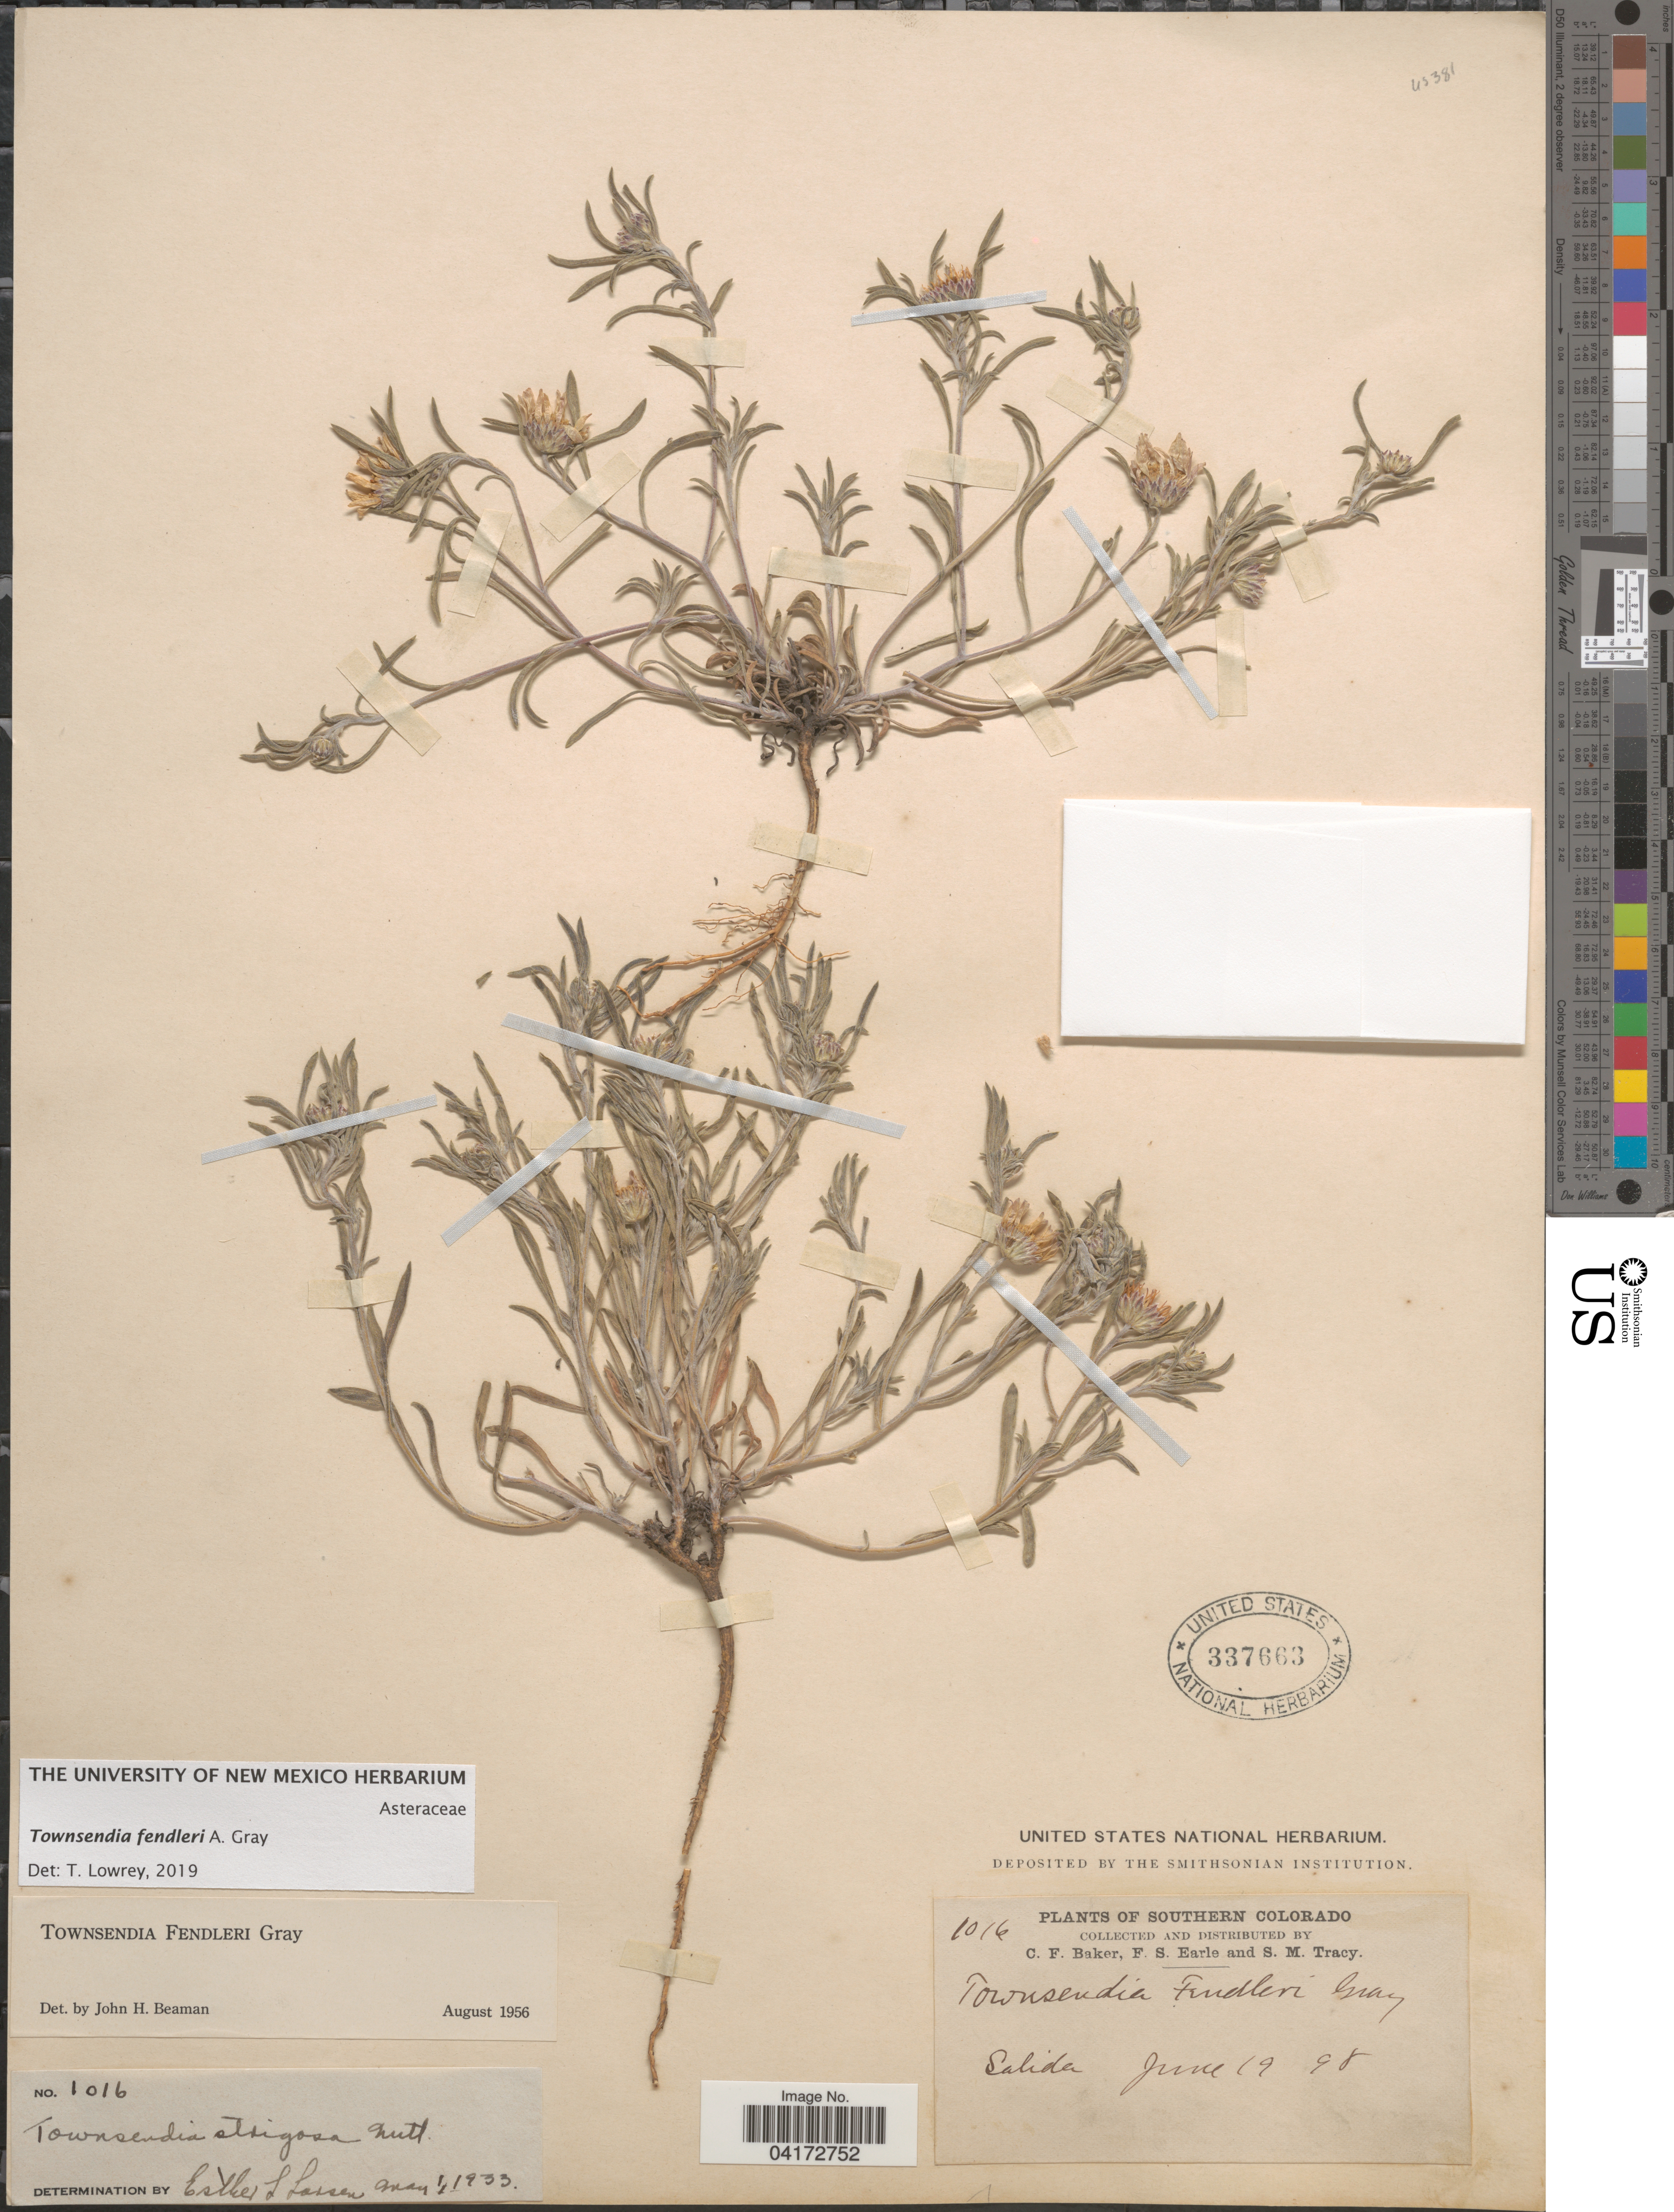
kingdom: Plantae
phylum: Tracheophyta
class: Magnoliopsida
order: Asterales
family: Asteraceae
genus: Townsendia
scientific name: Townsendia fendleri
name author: A. Gray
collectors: C. F. Baker, F. S. Earle & S. M. Tracy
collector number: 1016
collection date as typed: Transcribed d/m/y: 19/6/98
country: United States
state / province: Colorado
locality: Southern Colorado. Salida.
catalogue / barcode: US 337663